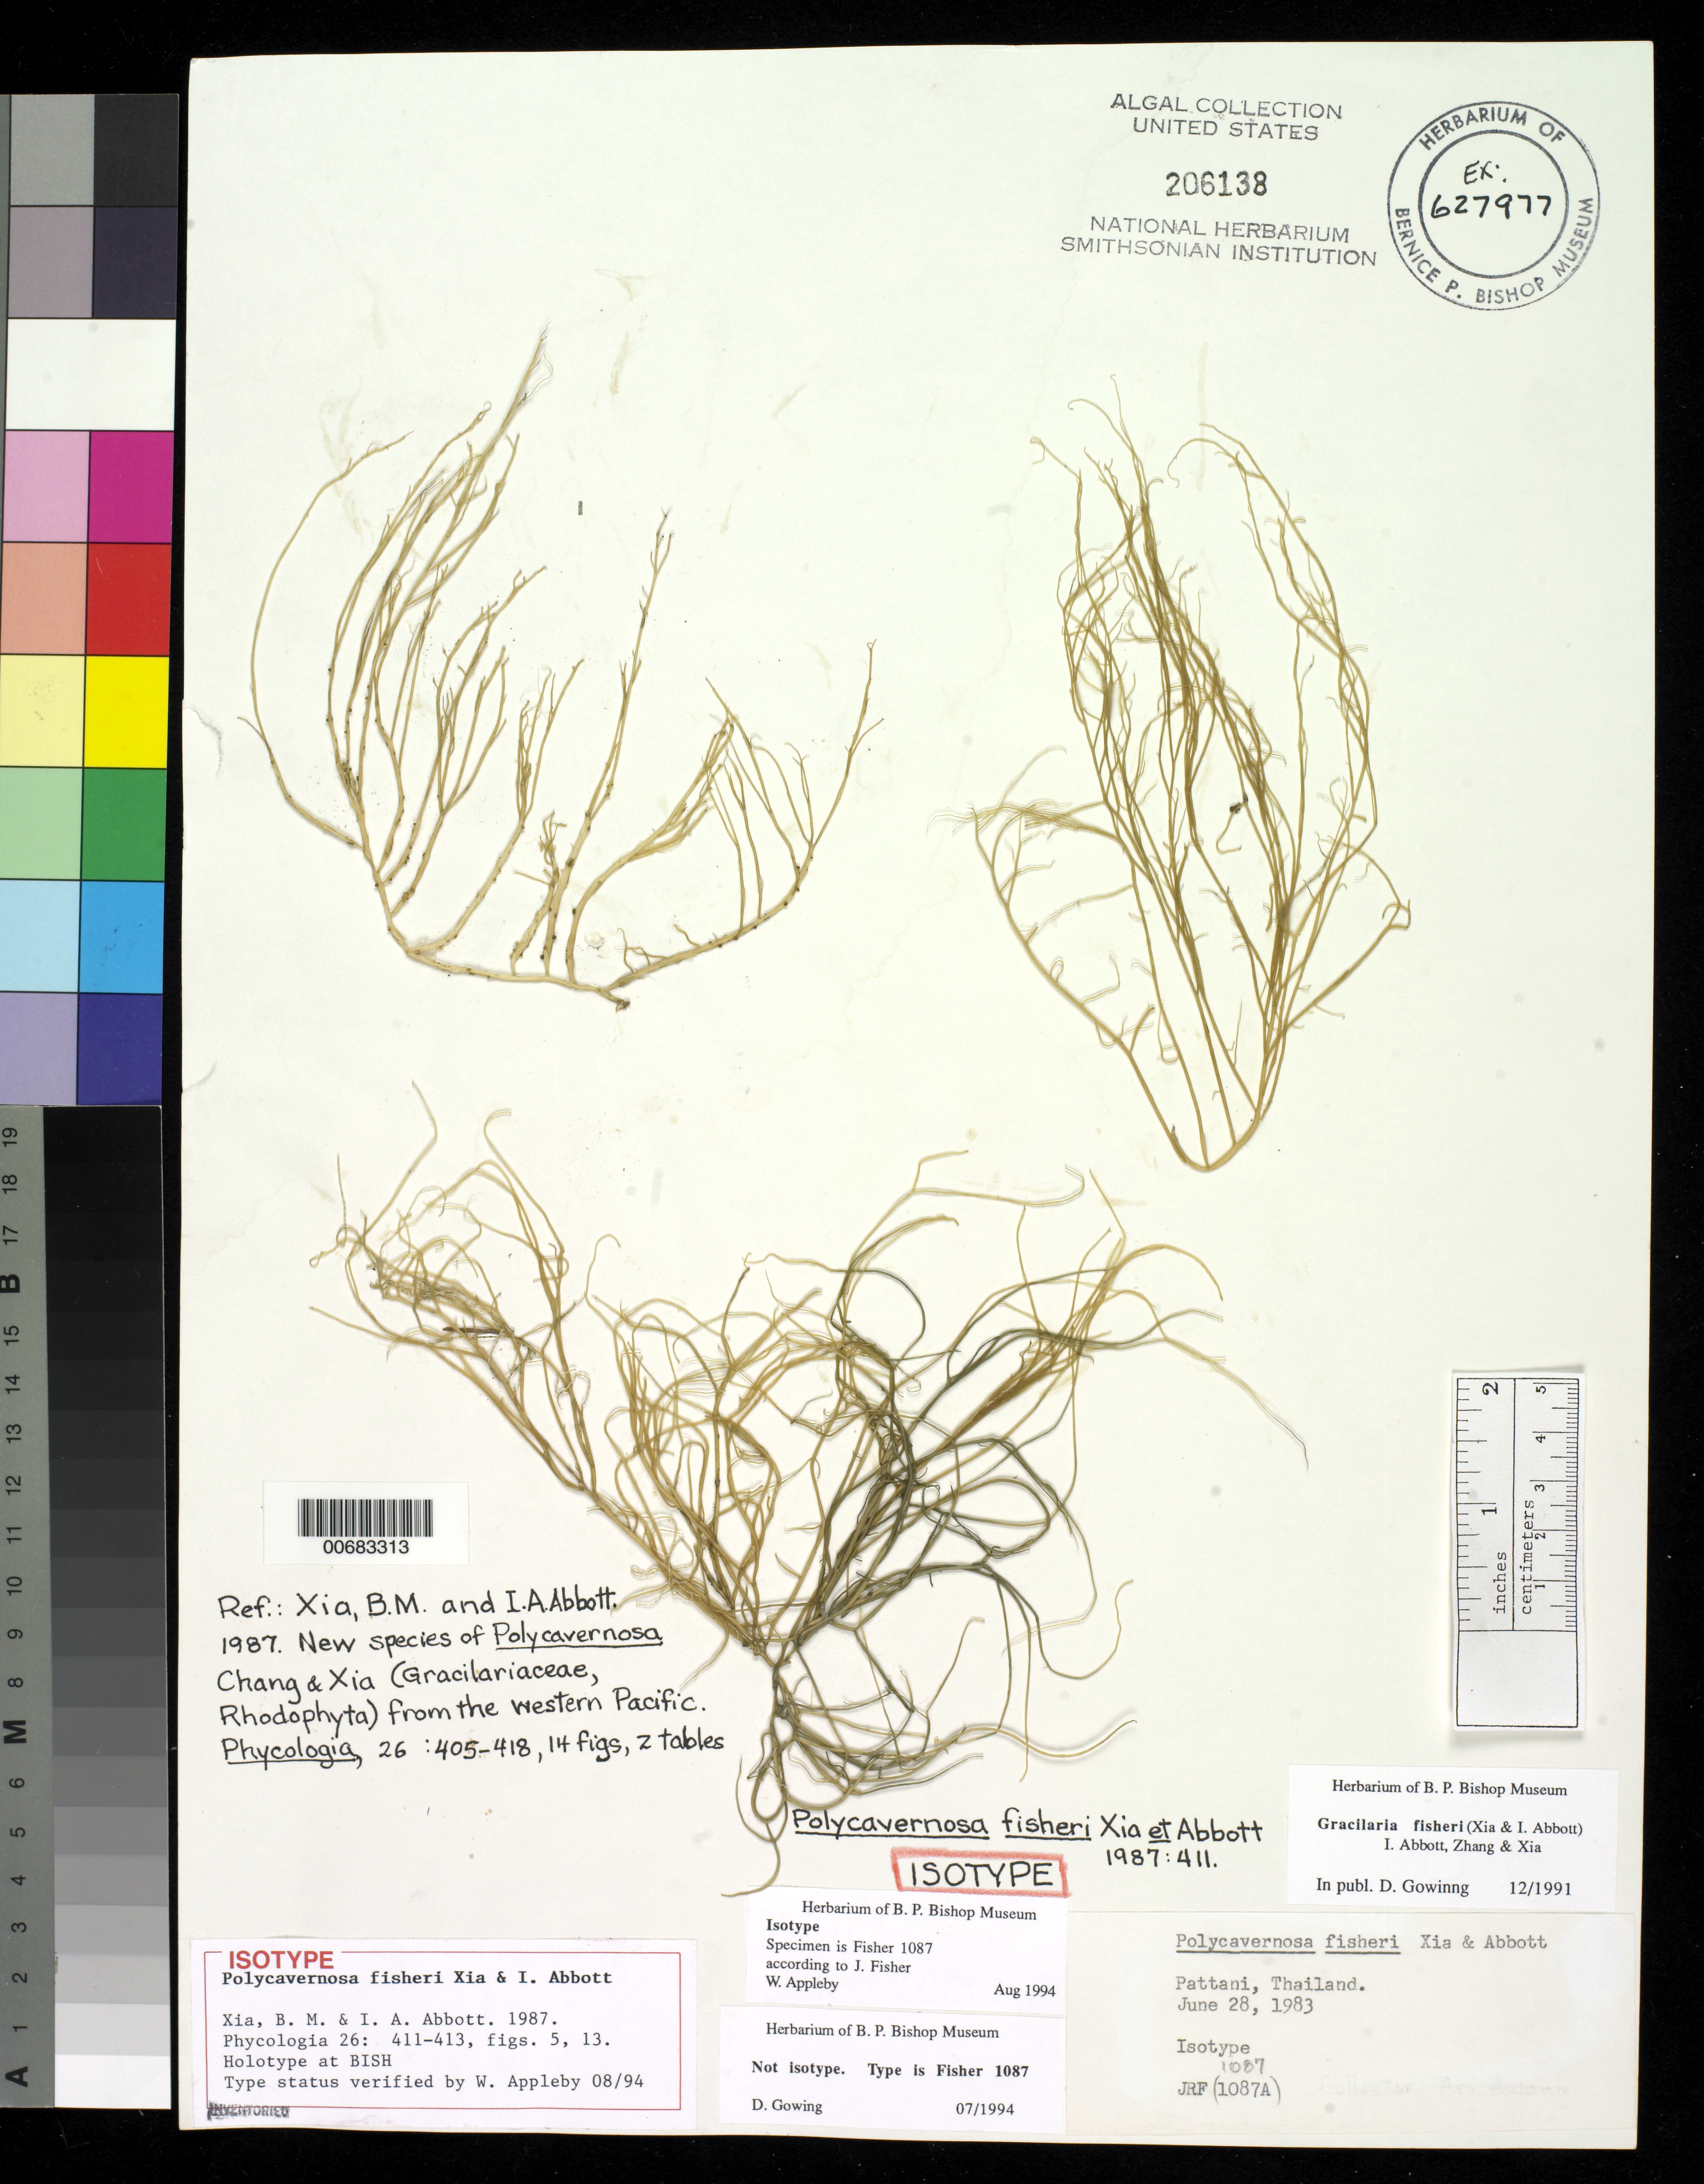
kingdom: Plantae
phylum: Rhodophyta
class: Florideophyceae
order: Gracilariales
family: Gracilariaceae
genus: Hydropuntia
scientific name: Hydropuntia fisheri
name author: (B.M. Xia & I.A. Abbott) M.J. Wynne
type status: Isotype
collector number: JRF 1087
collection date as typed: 28 Jun 1983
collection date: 1983-06-28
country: Thailand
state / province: Pattani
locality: Pattani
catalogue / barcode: US 206138